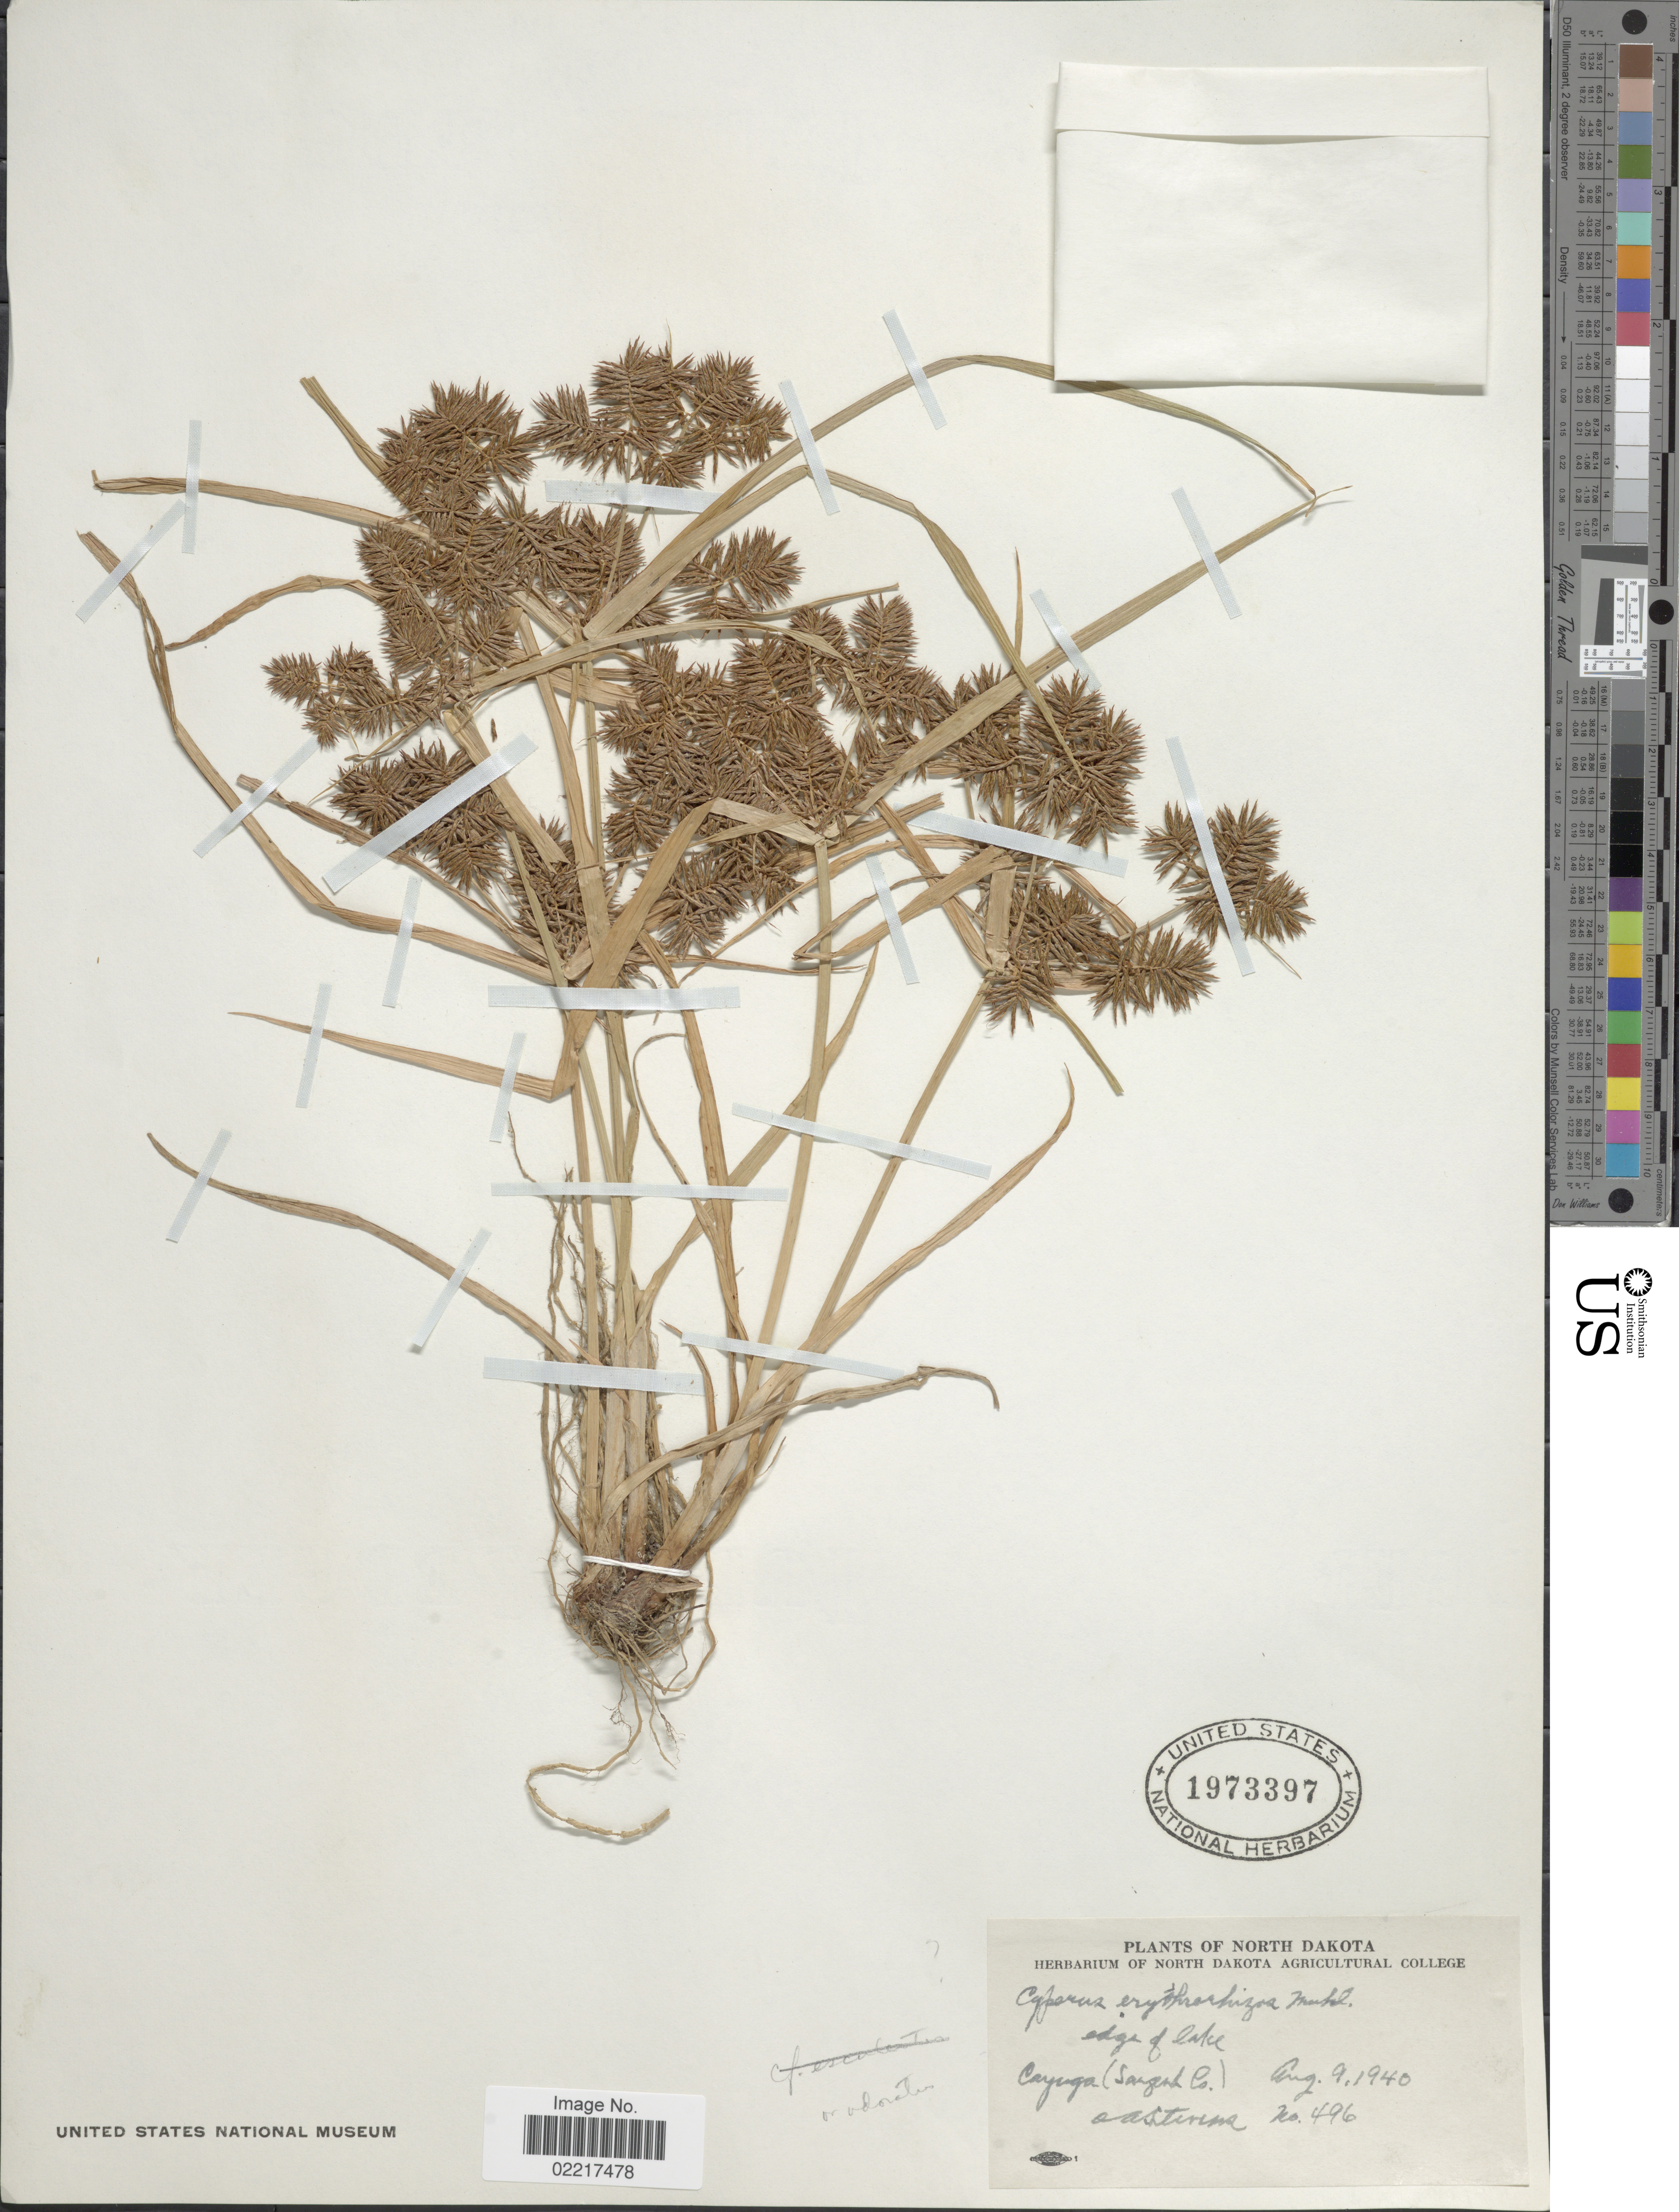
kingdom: Plantae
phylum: Tracheophyta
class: Liliopsida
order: Poales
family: Cyperaceae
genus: Cyperus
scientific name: Cyperus odoratus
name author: L.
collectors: O. A. Stevens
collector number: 496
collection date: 1940-08-09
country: United States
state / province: North Dakota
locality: Edge of lake, Cayuga (Sargent Co)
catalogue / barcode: US 1973397